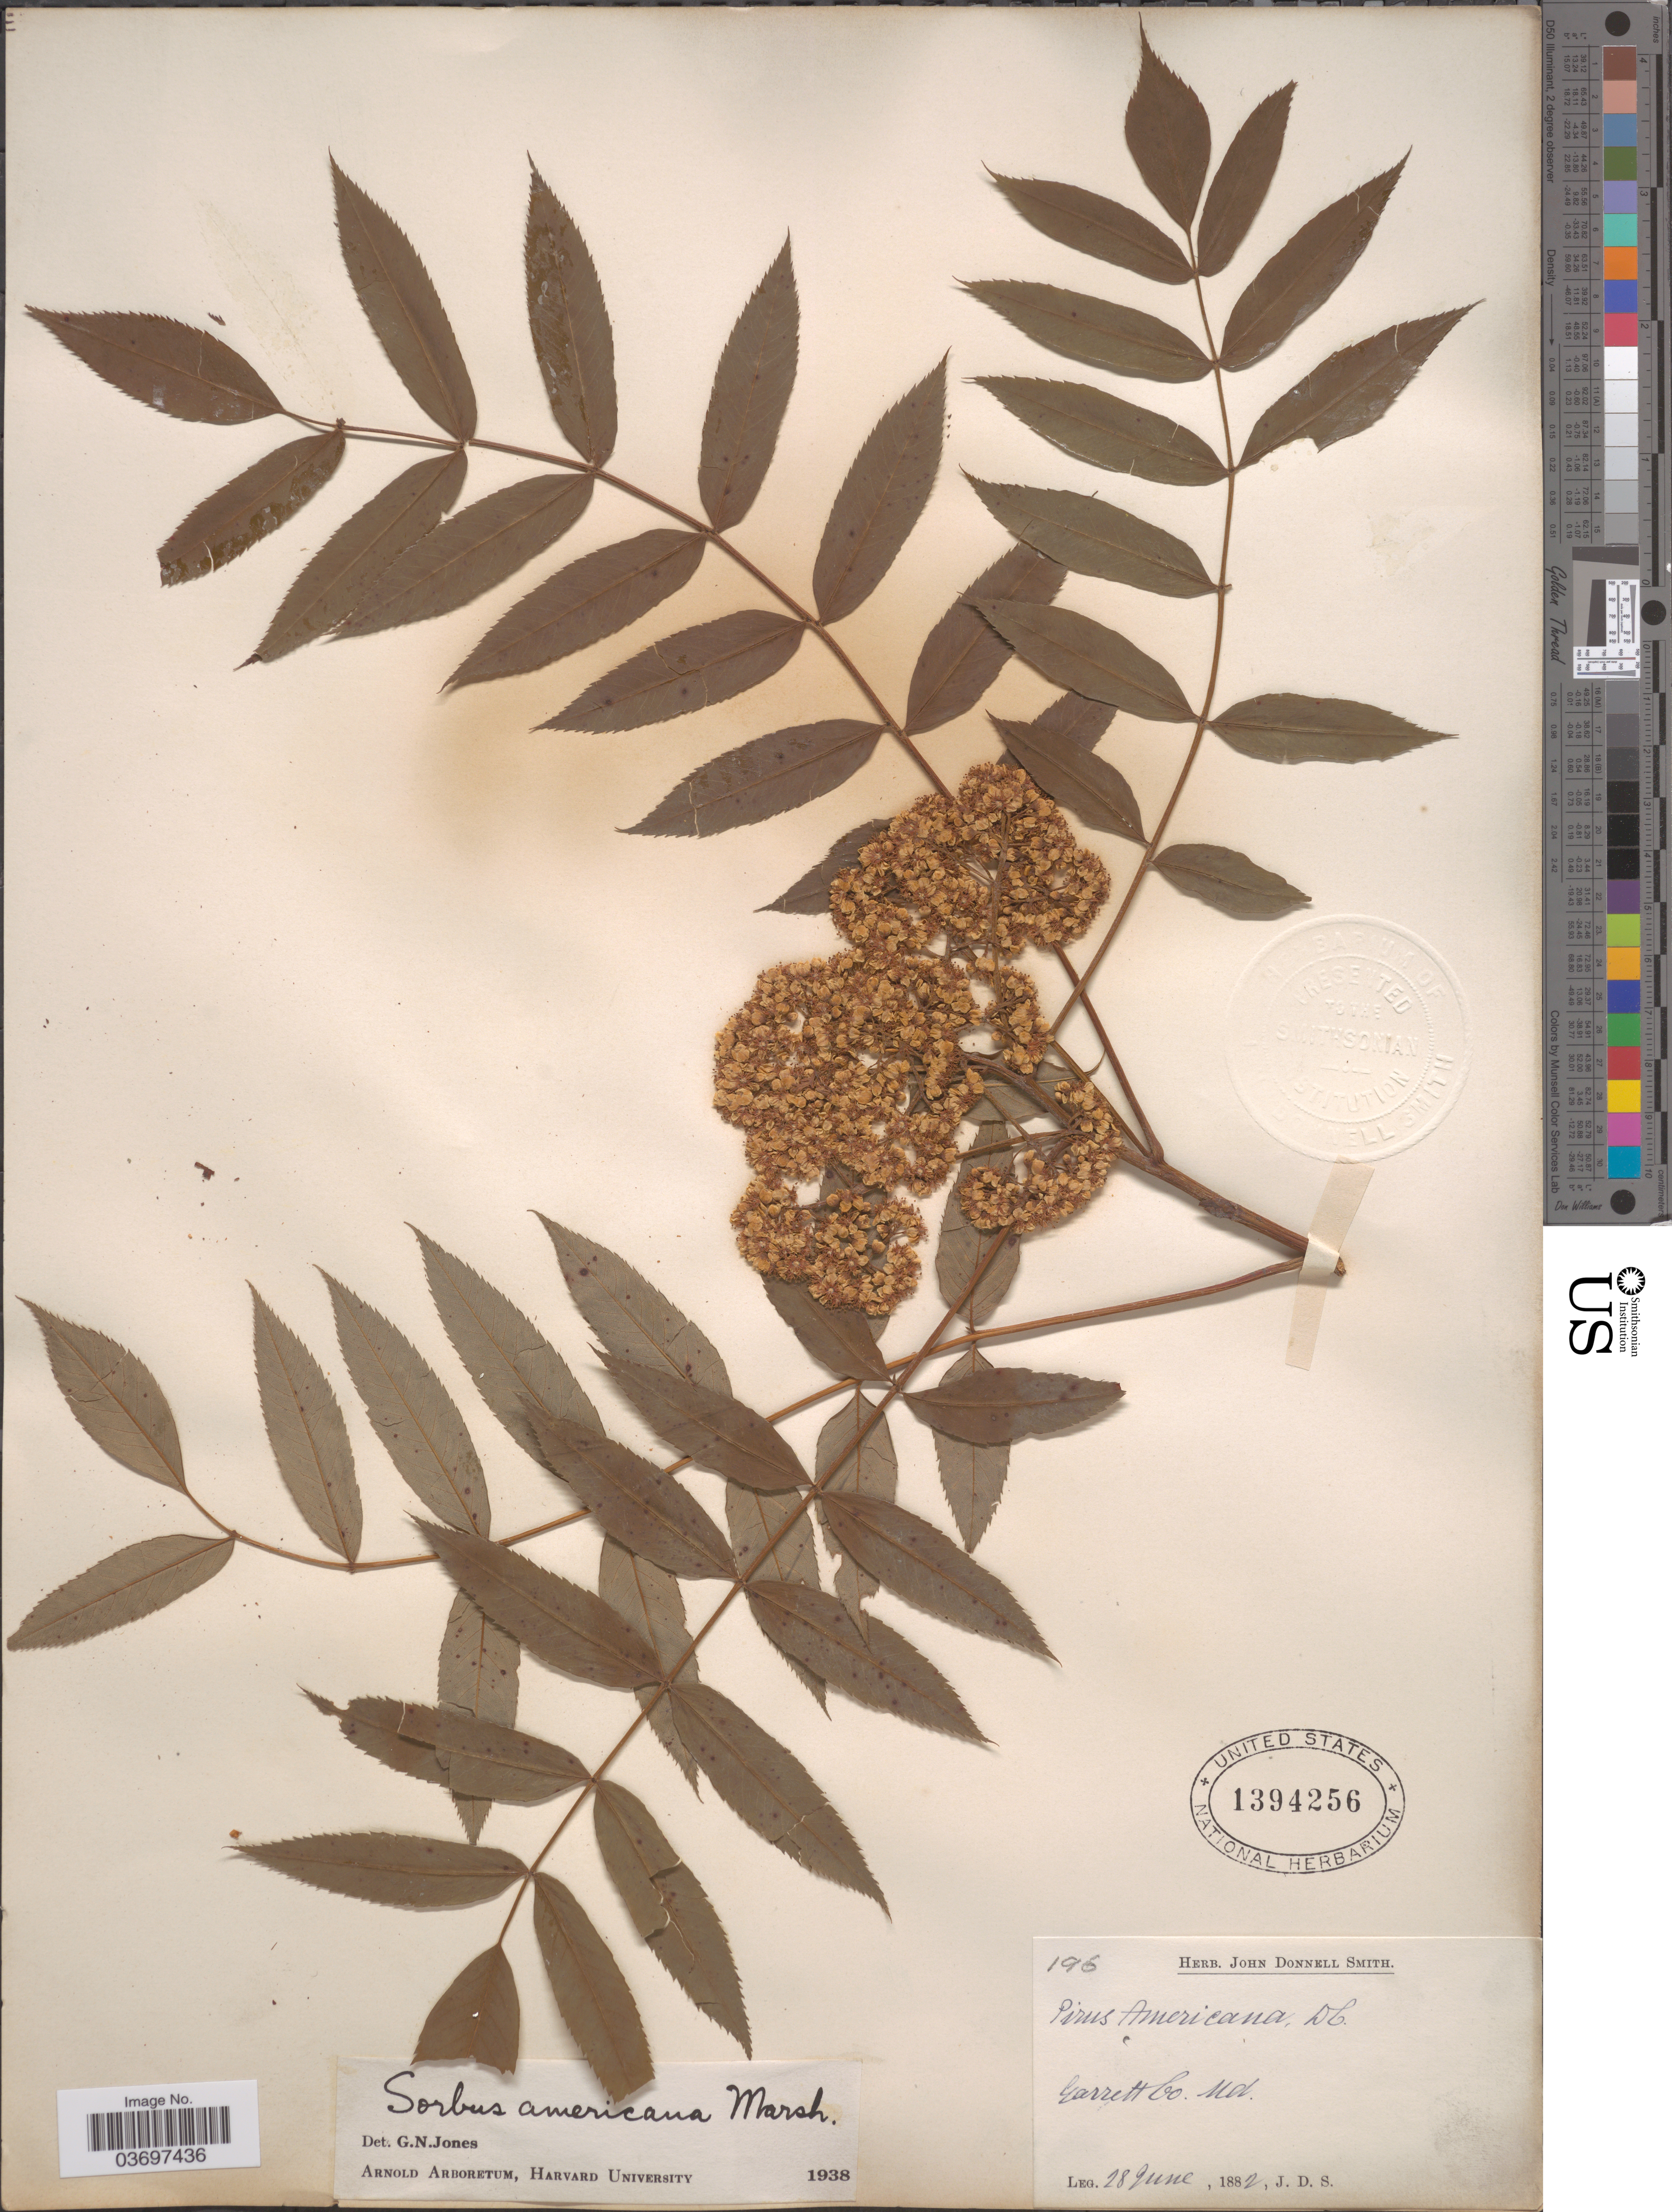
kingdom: Plantae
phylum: Tracheophyta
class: Magnoliopsida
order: Rosales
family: Rosaceae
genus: Sorbus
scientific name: Sorbus americana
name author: Marshall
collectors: J. Donnell Smith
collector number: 196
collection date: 1882-06-28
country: United States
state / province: Maryland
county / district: Garrett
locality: Garrett Co.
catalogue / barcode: US 1394256